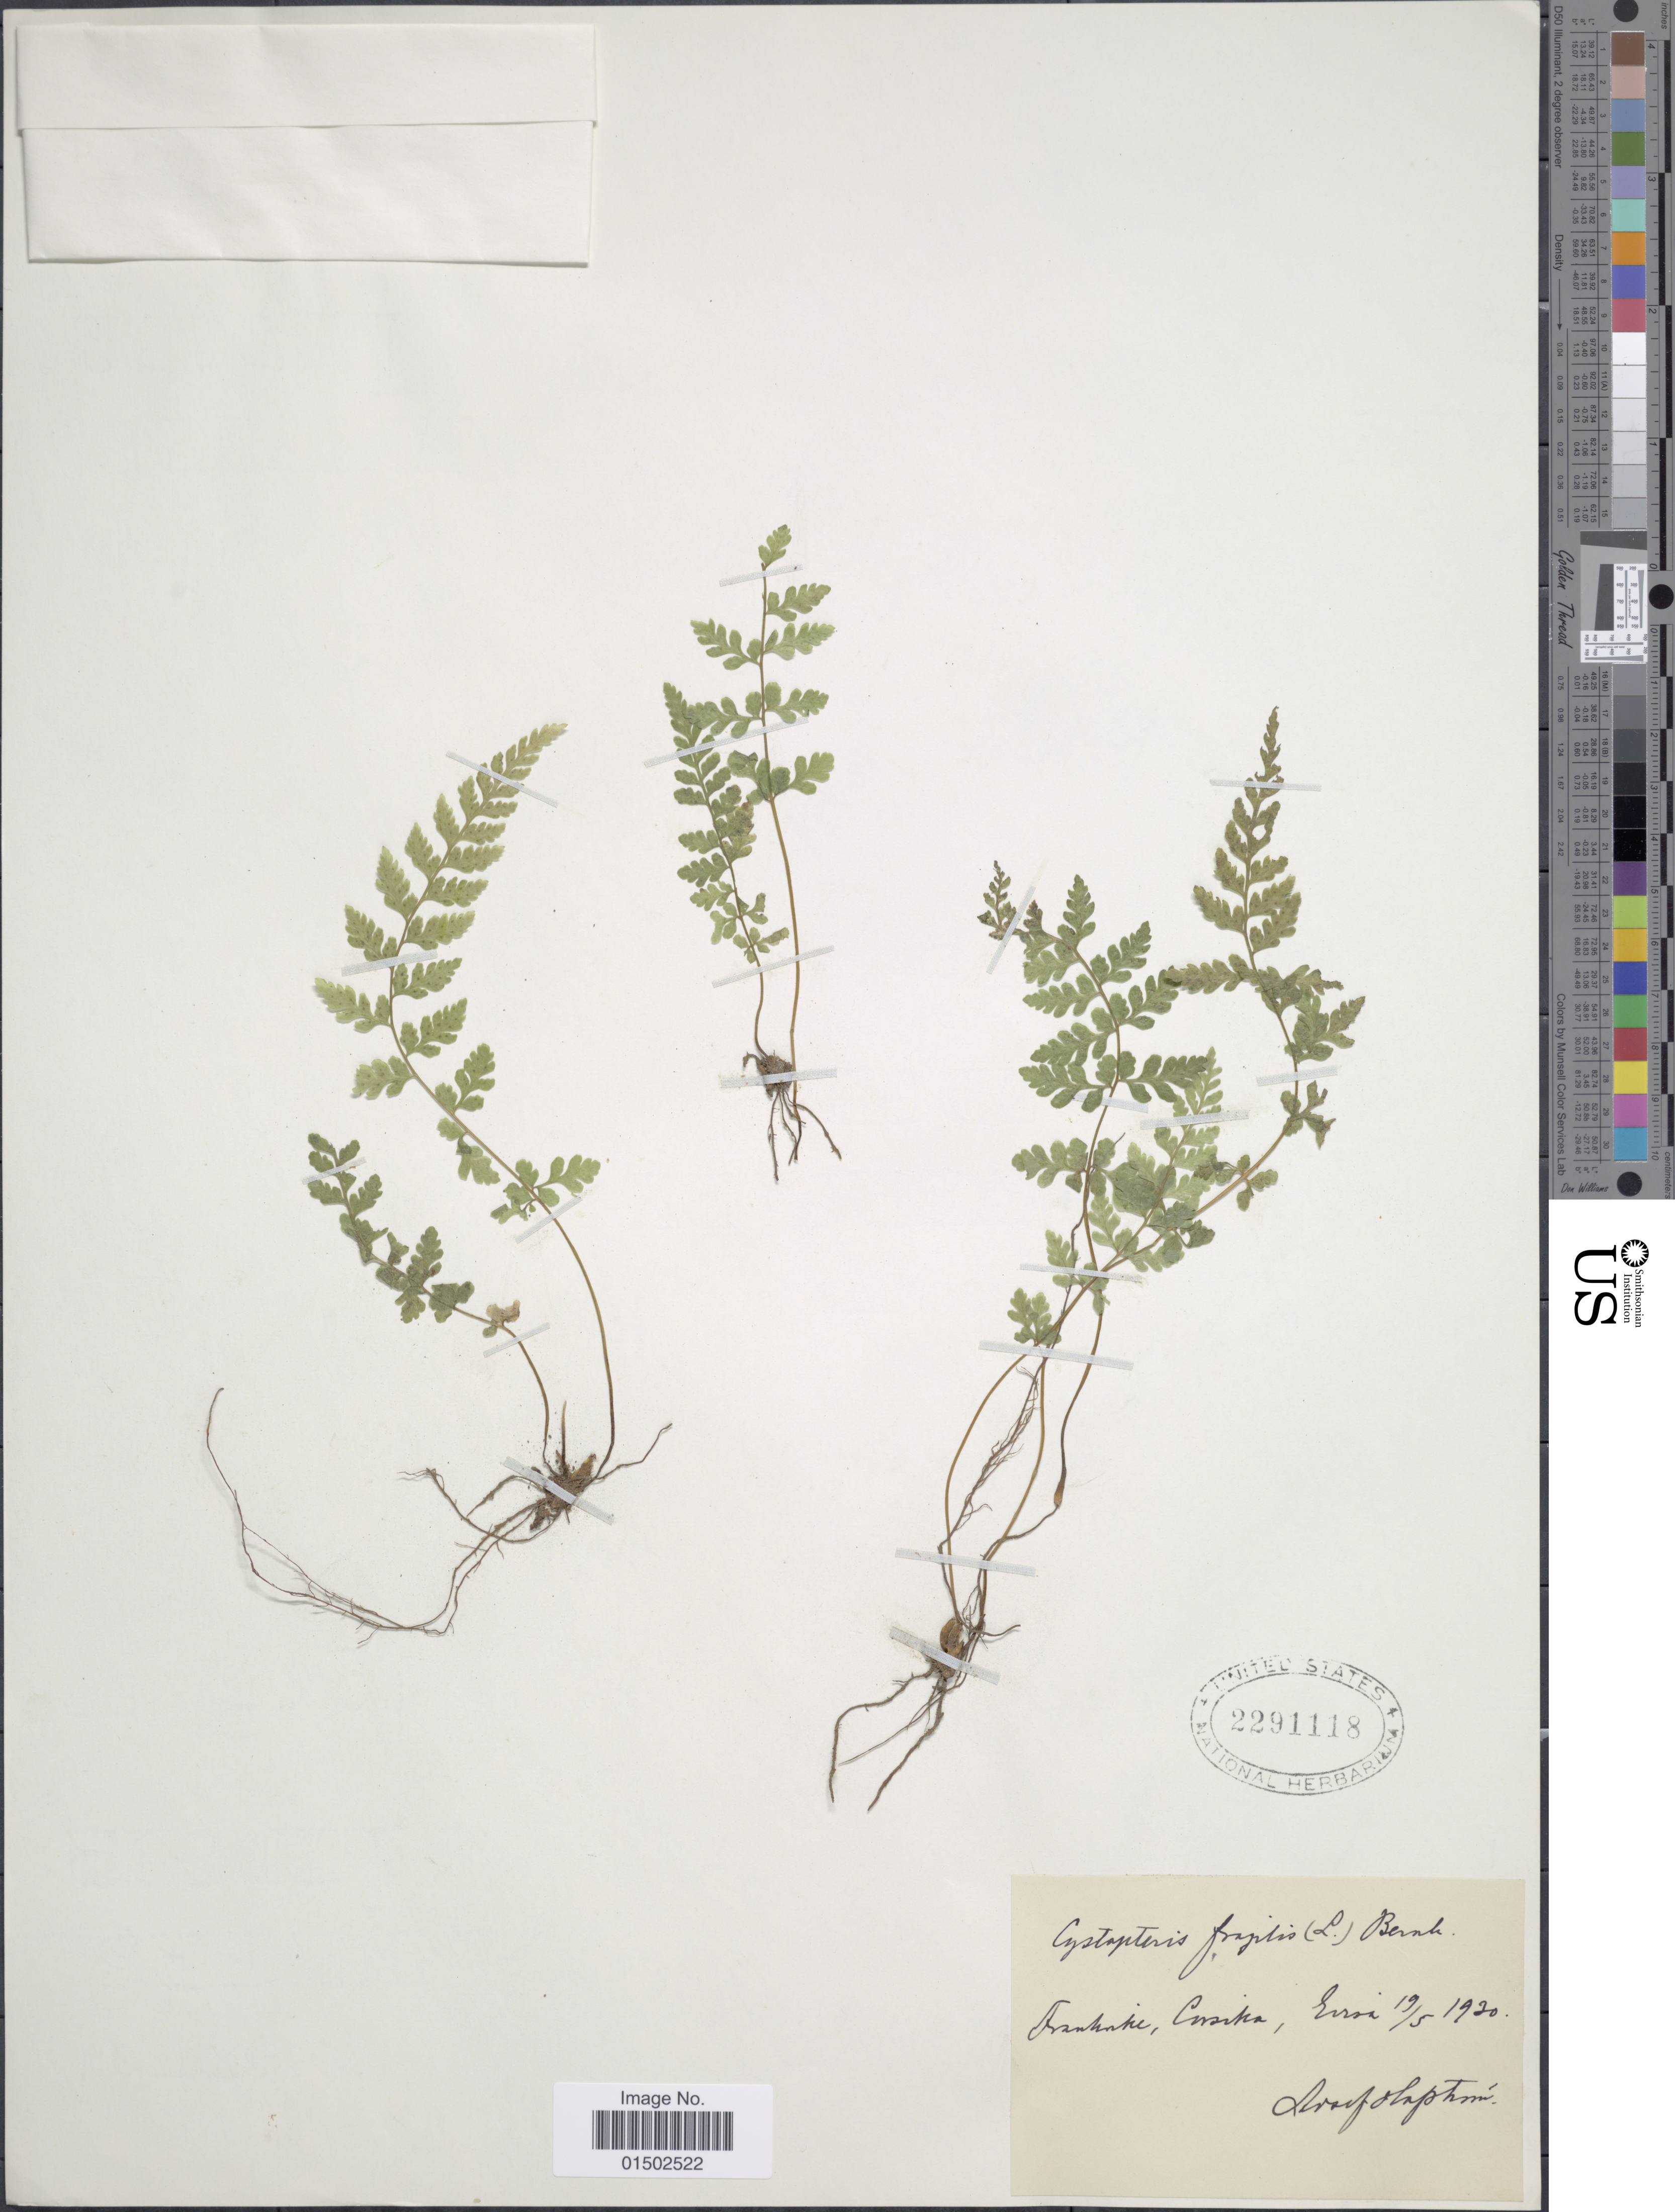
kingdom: Plantae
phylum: Tracheophyta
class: Polypodiopsida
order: Polypodiales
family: Cystopteridaceae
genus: Cystopteris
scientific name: Cystopteris fragilis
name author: (L.) Bernh.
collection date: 1930-05-19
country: France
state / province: Corsica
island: Corse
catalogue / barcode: US 2291118